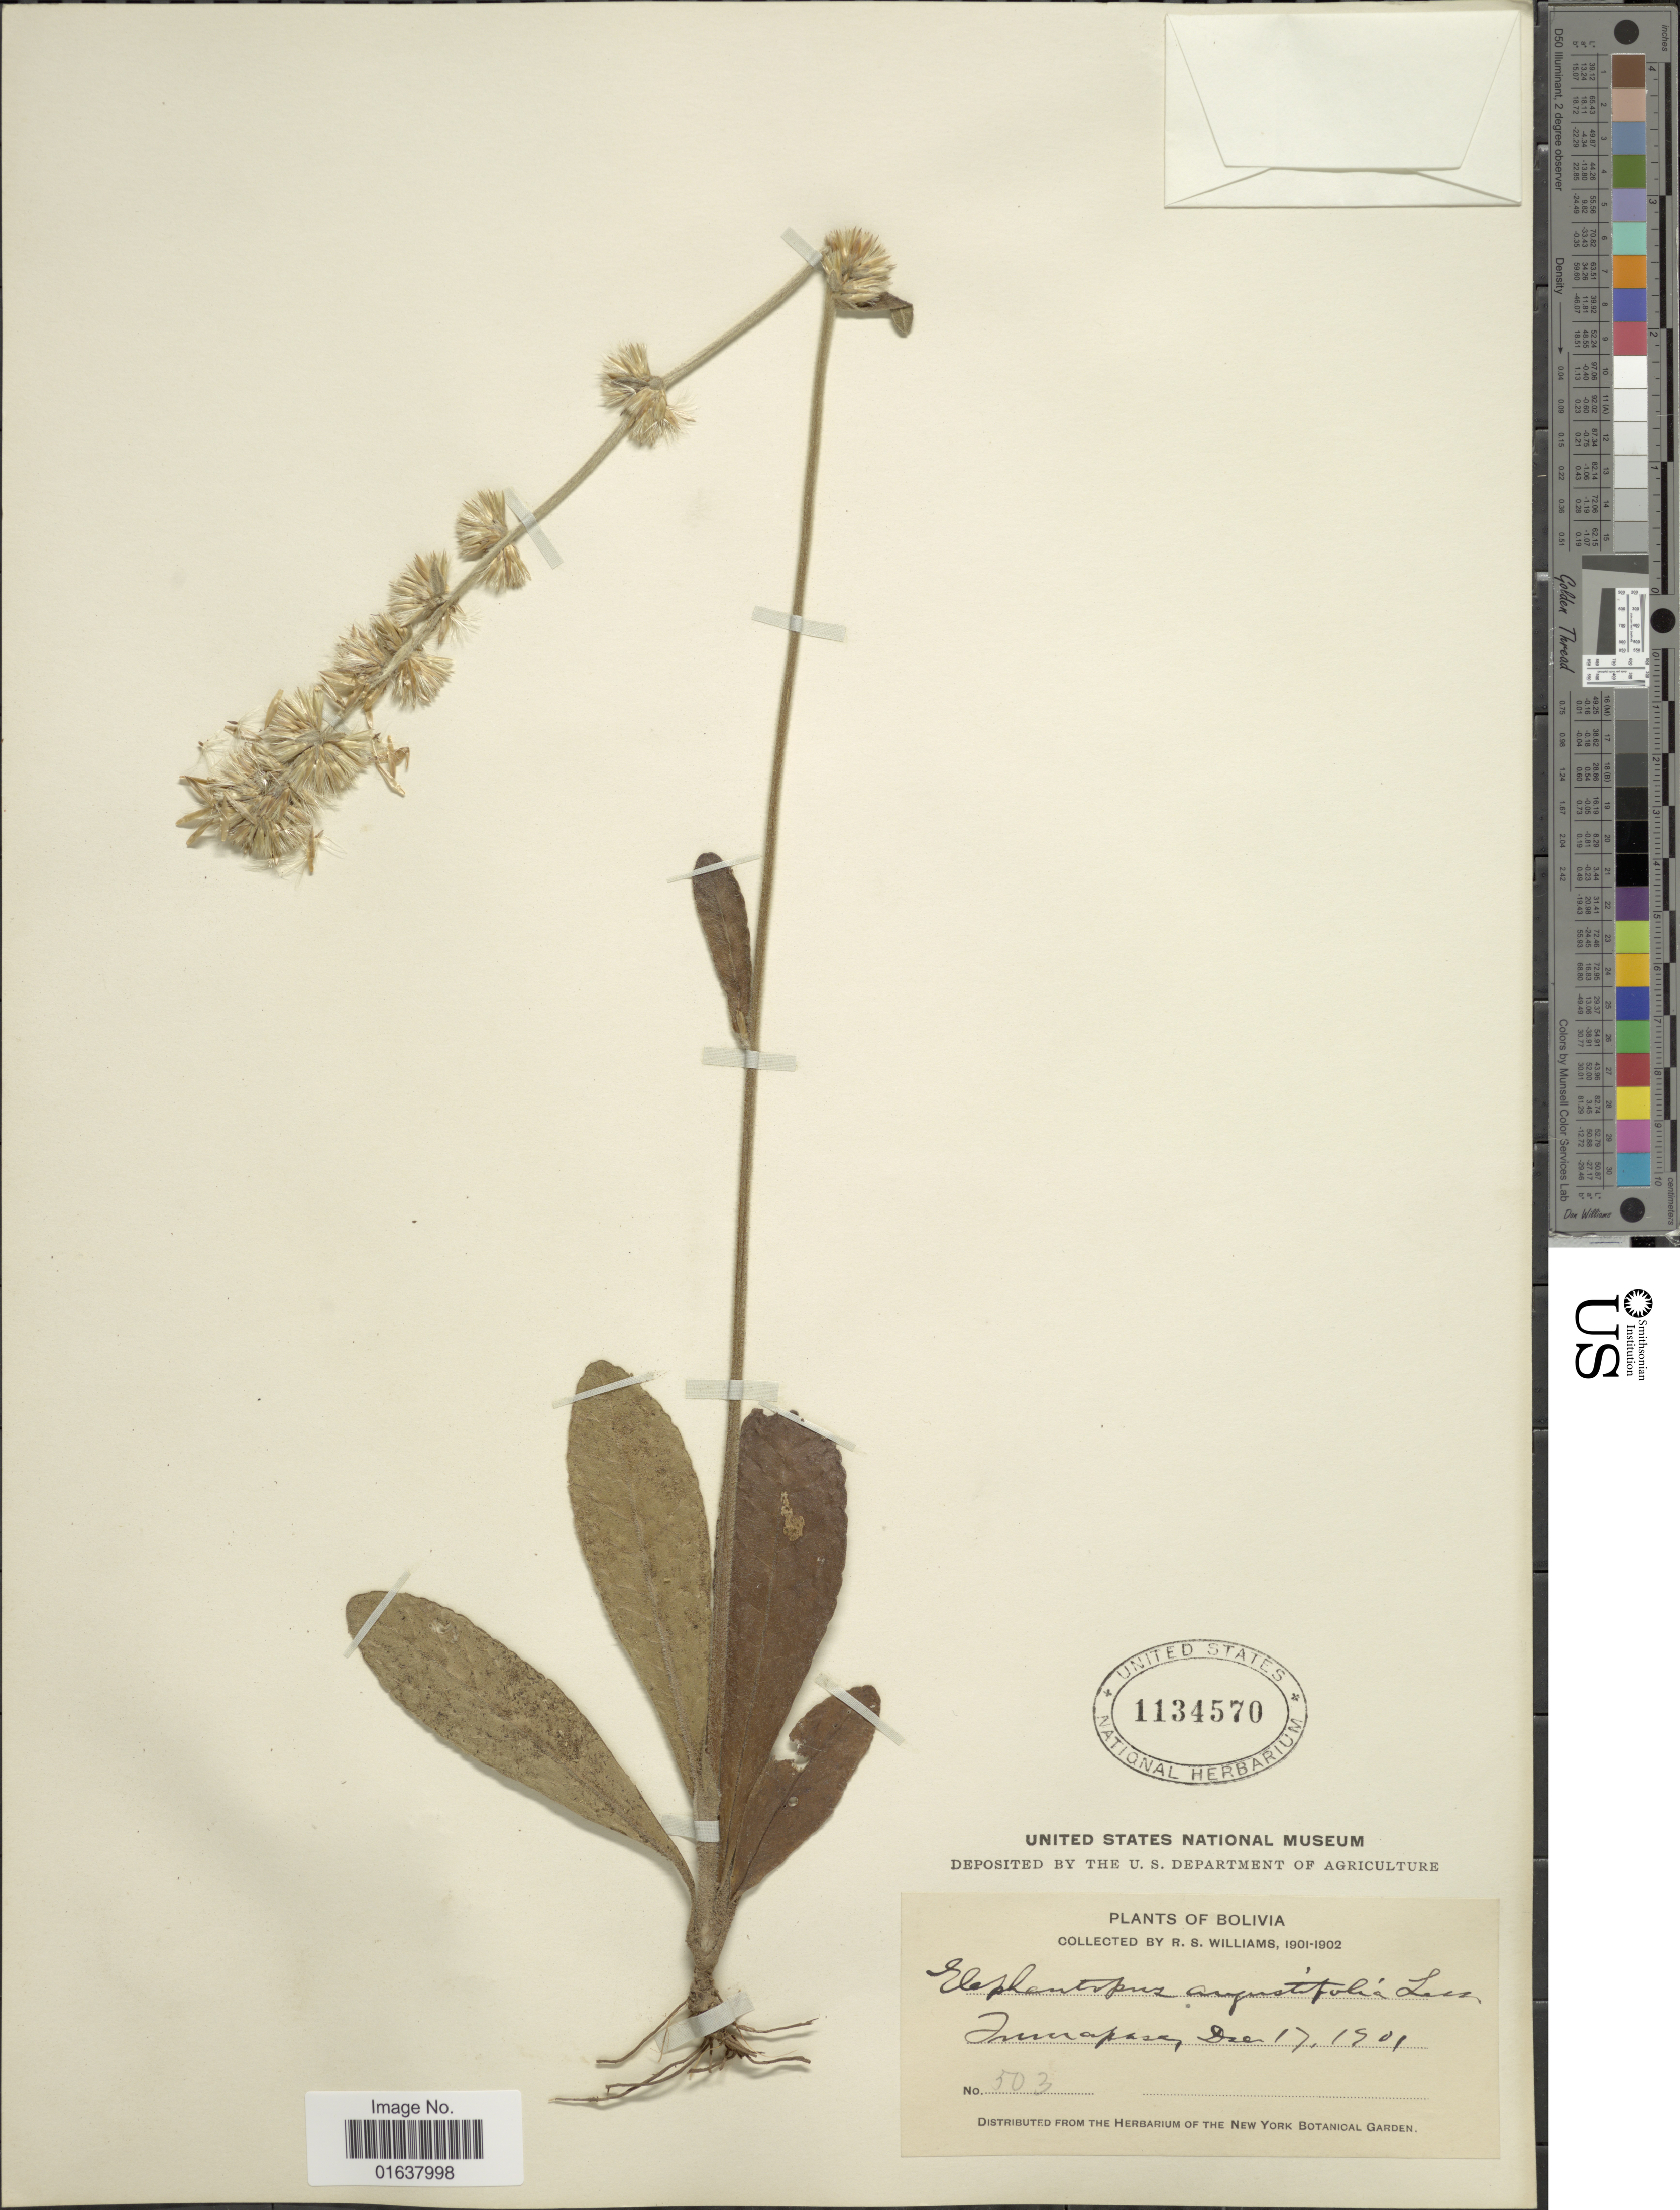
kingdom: Plantae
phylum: Tracheophyta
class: Magnoliopsida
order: Asterales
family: Asteraceae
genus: Orthopappus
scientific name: Orthopappus angustifolius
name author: (Sw.) Gleason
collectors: R. S. Williams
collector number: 503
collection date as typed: Dec. 17, 1901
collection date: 1901-12-17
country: Bolivia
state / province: La Paz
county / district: Iturralde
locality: Tumupasa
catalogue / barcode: US 1134570